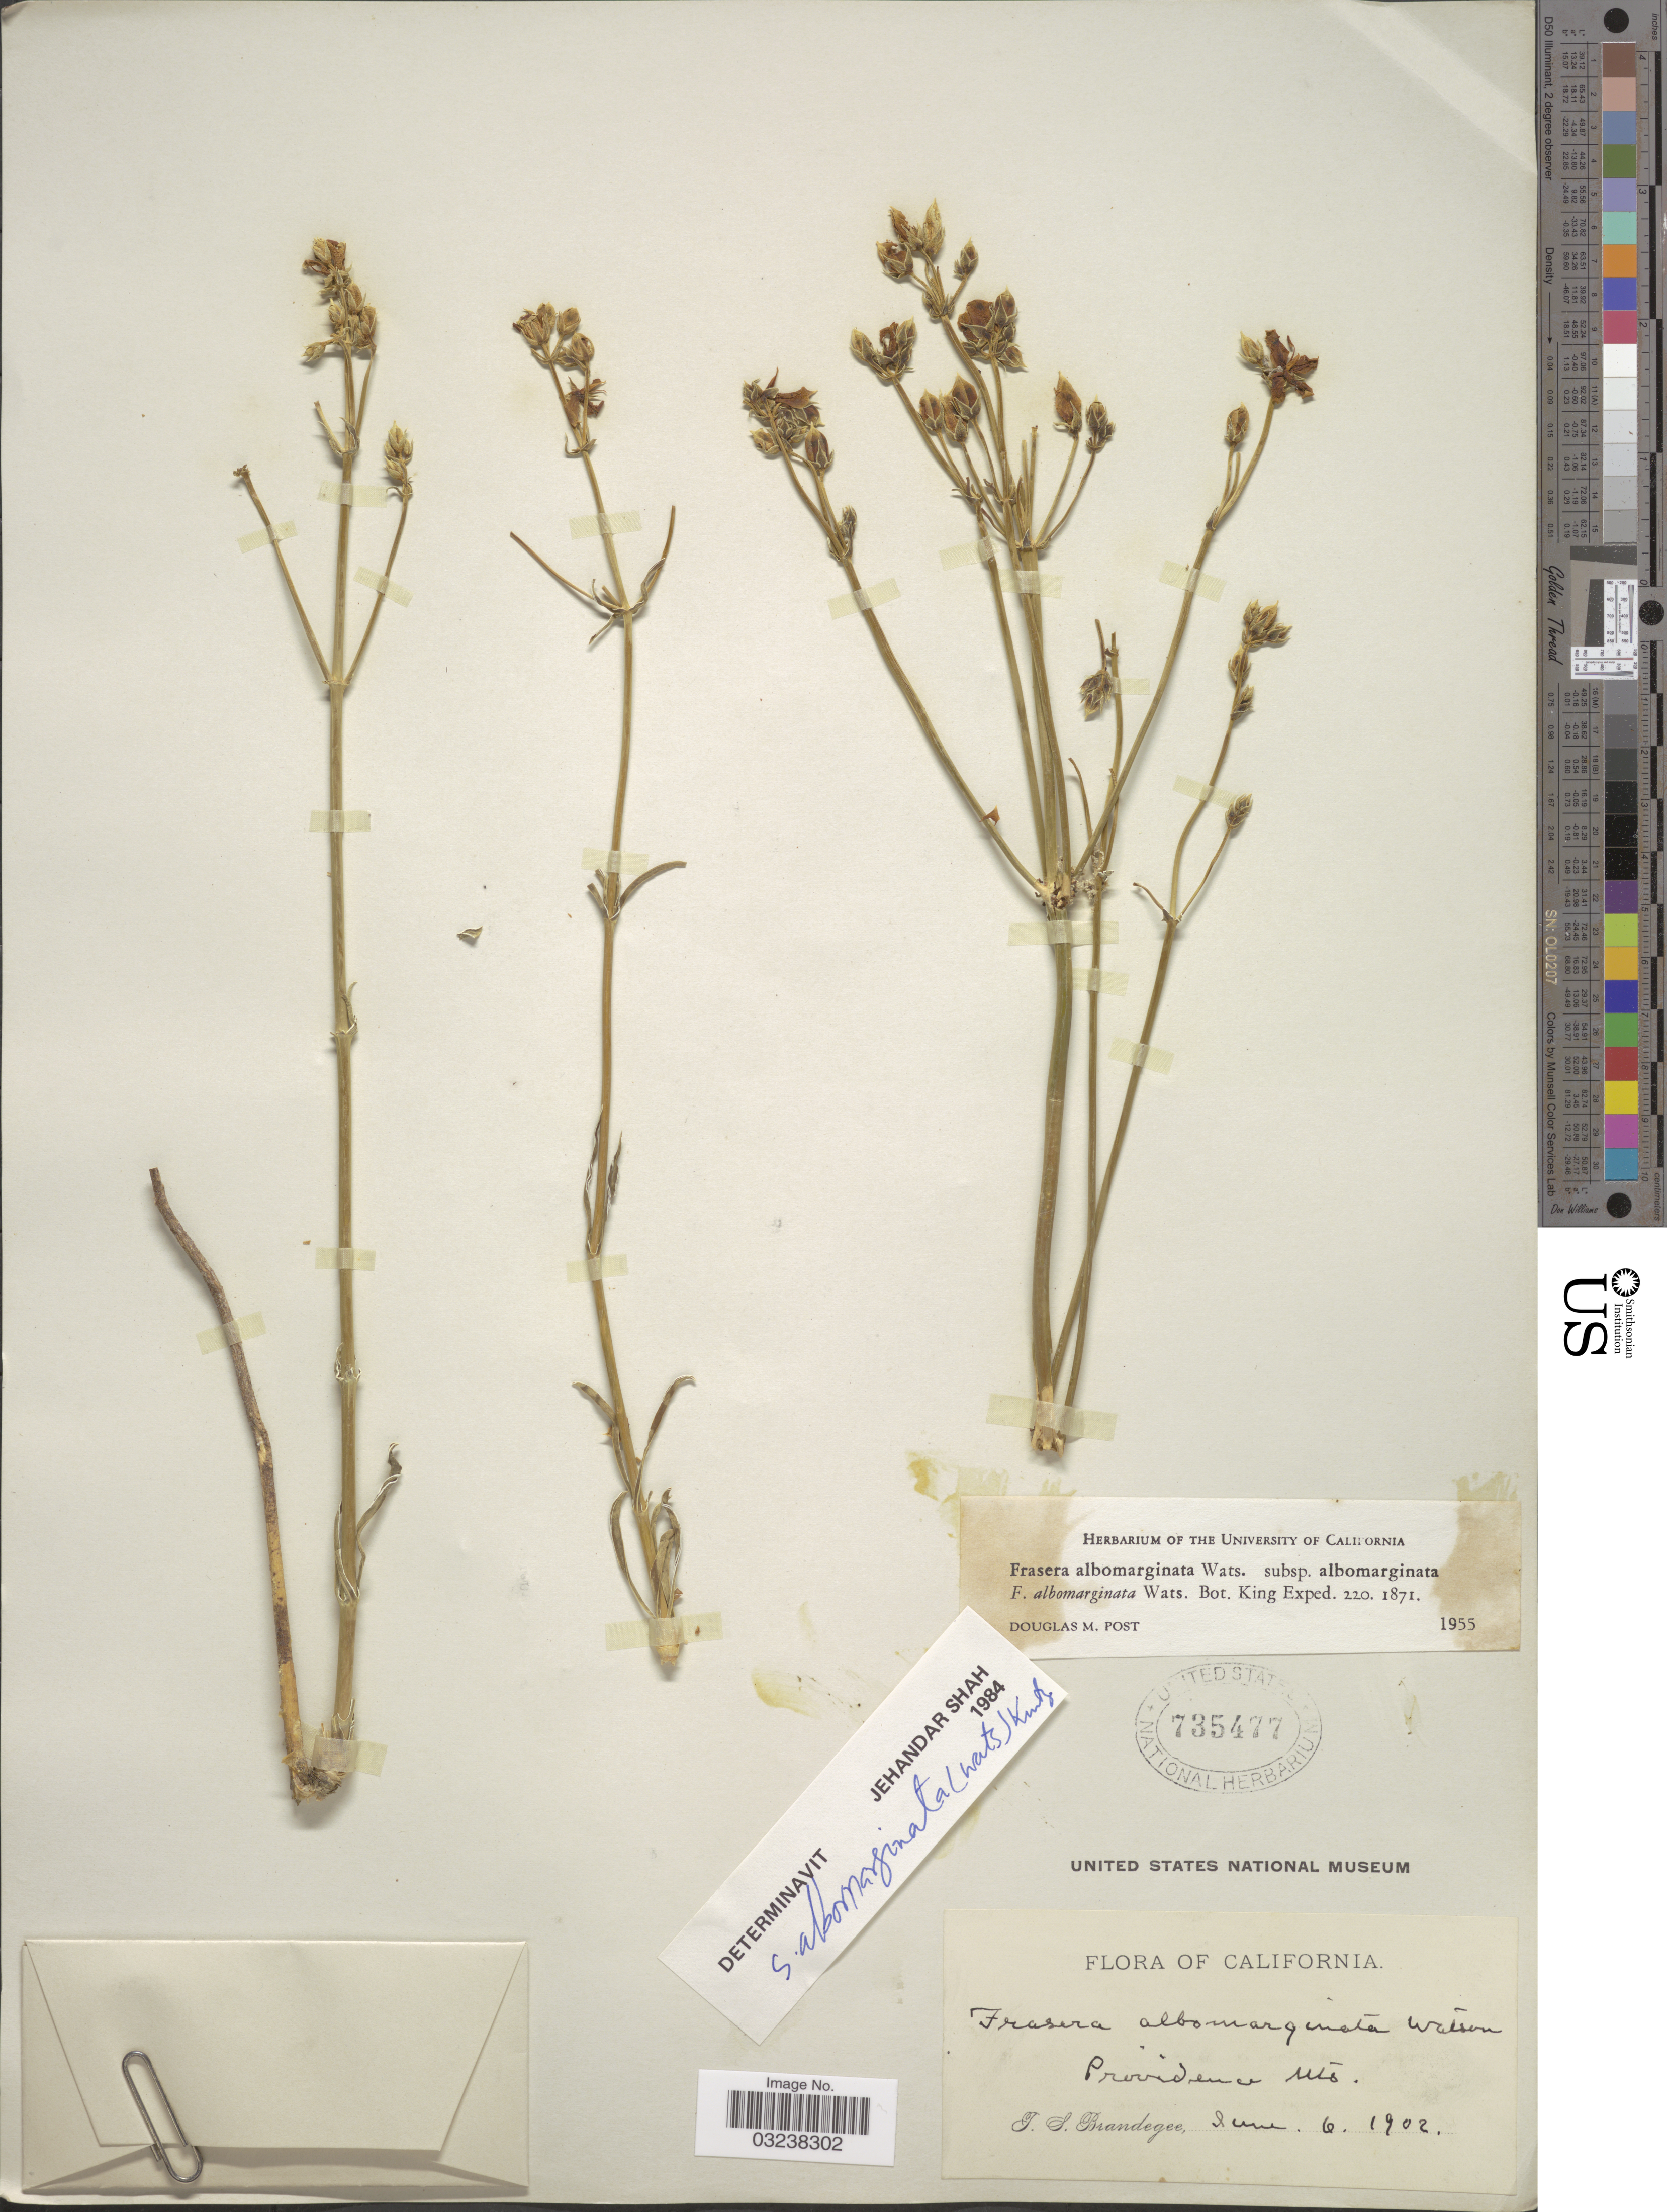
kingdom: Plantae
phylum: Tracheophyta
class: Magnoliopsida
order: Gentianales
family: Gentianaceae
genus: Swertia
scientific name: Swertia albomarginata subsp. albomarginata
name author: (S. Watson) Kuntze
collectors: T. S. Brandegee (herbarium)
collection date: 1902-06-06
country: United States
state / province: California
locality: Providence Mts.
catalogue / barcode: US 735477